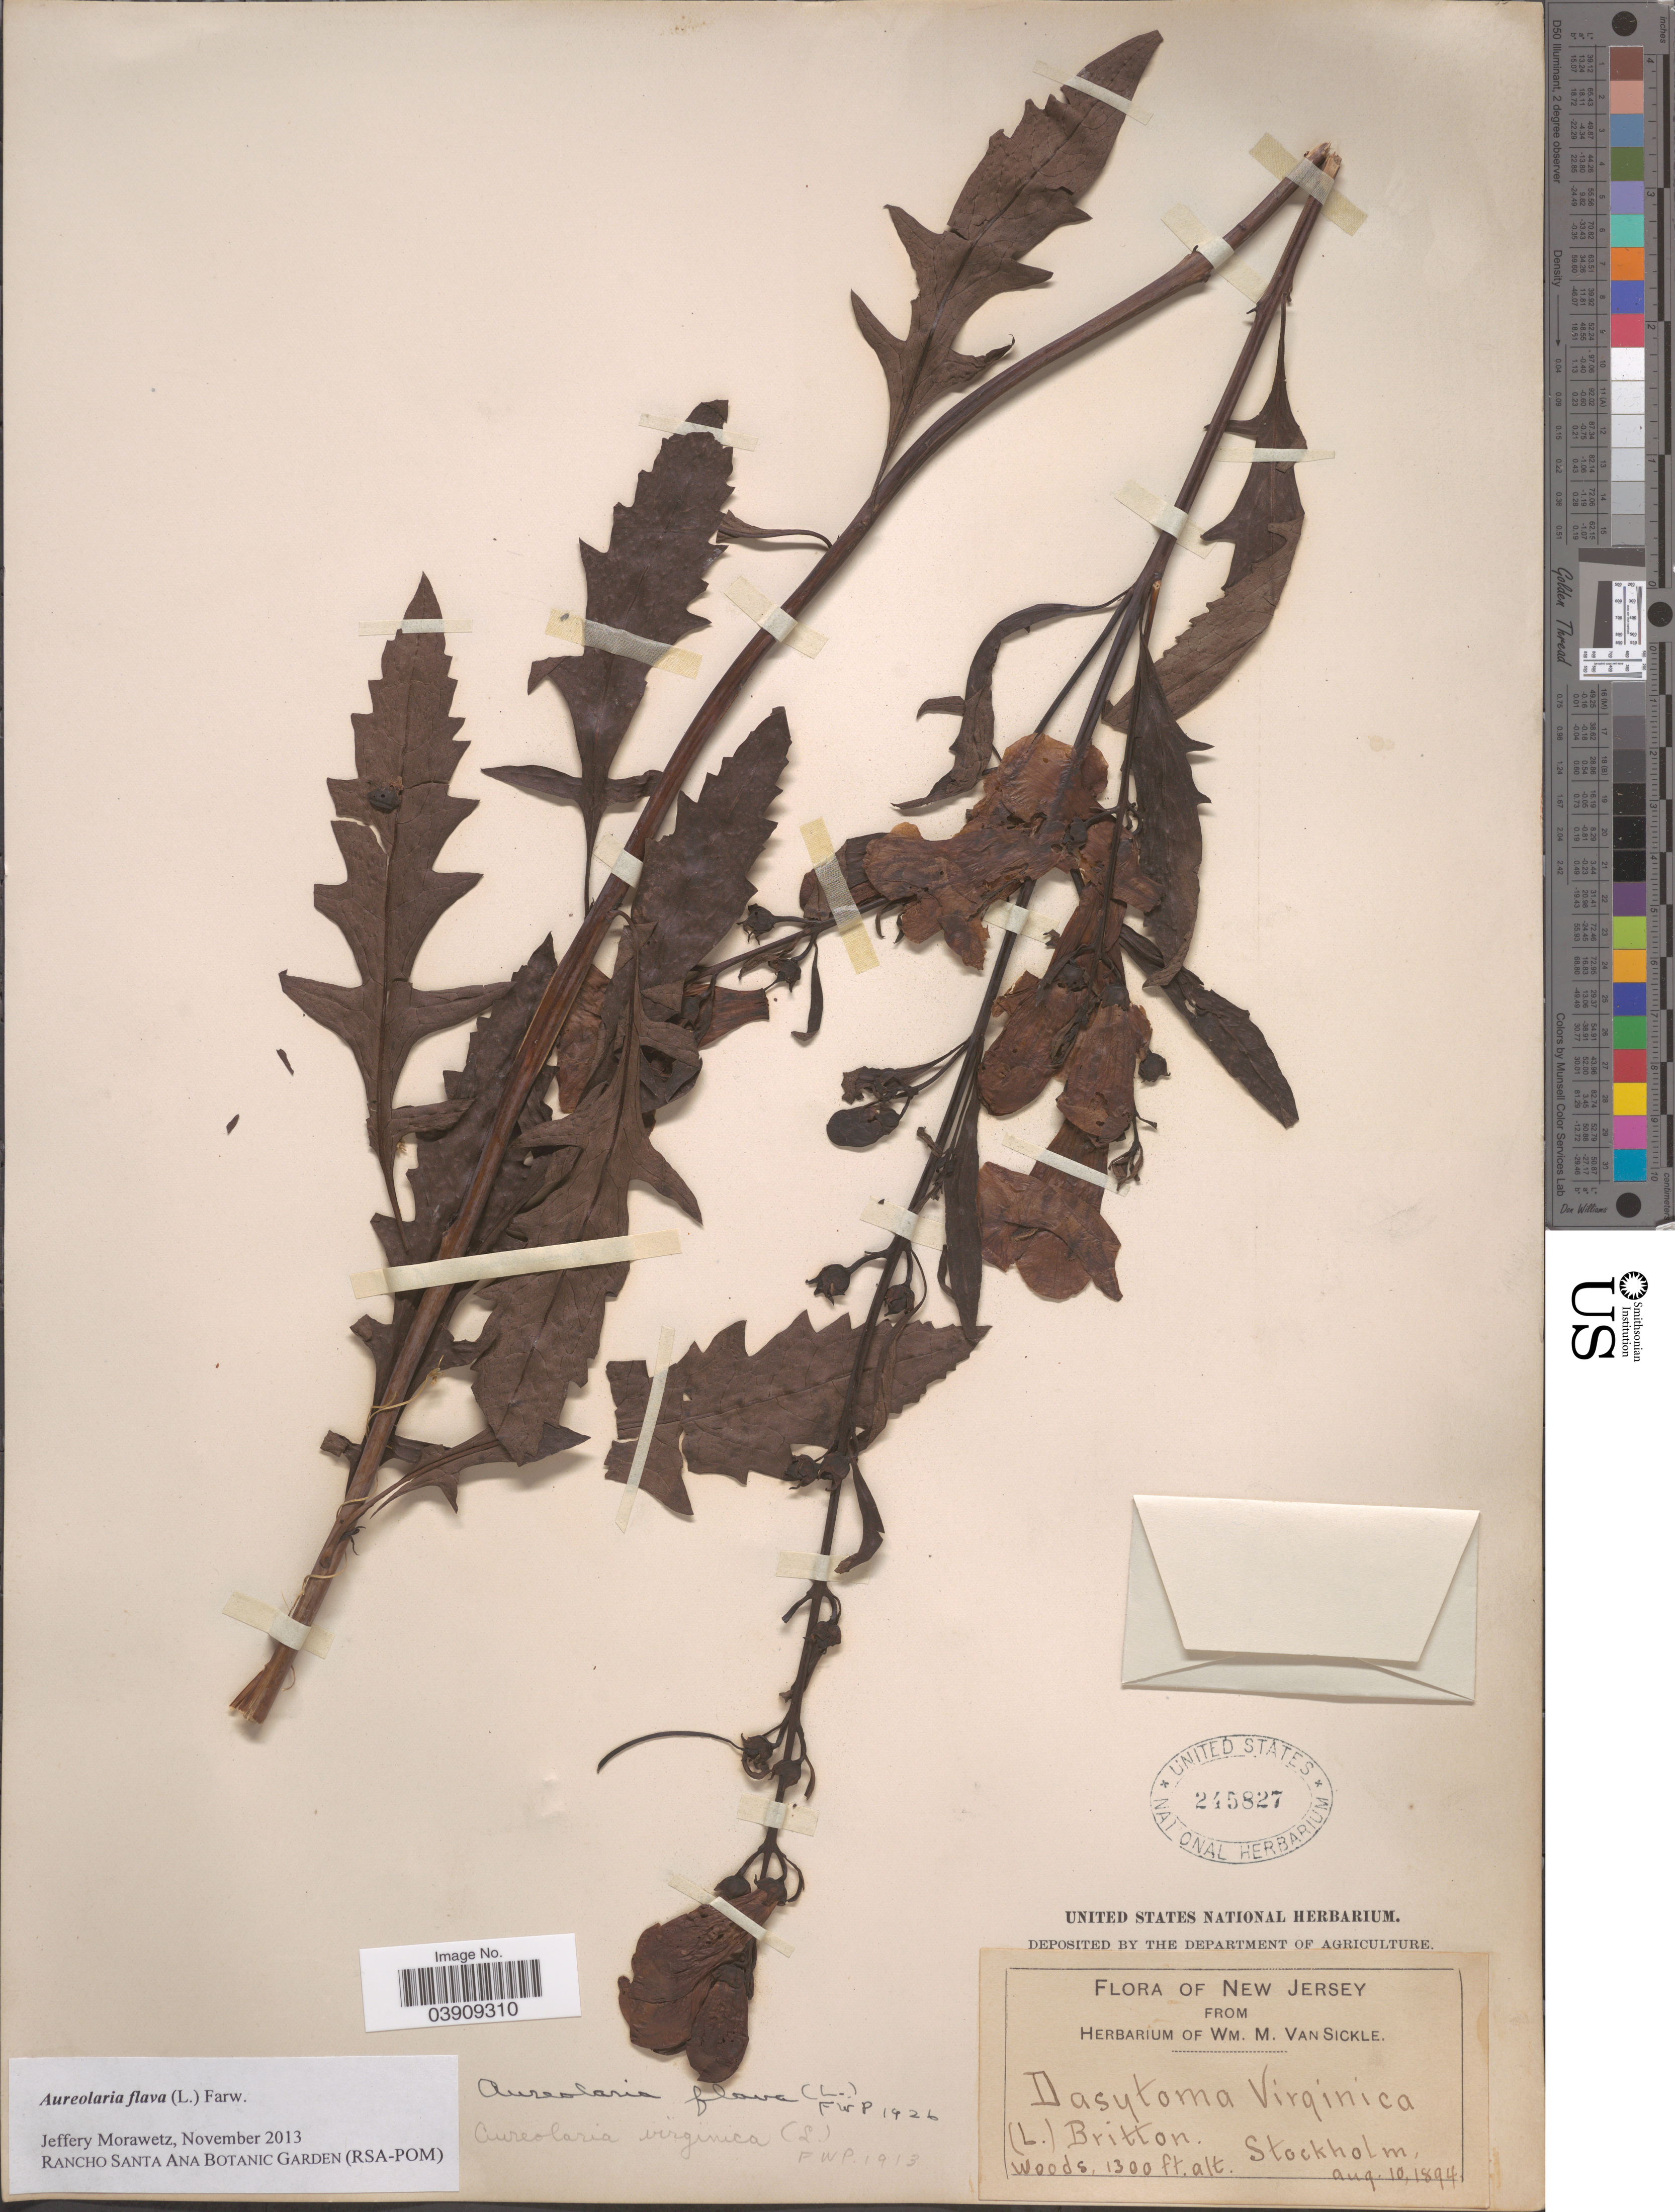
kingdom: Plantae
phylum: Tracheophyta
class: Magnoliopsida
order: Lamiales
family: Orobanchaceae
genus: Aureolaria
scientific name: Aureolaria flava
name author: (L.) Farw.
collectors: ex herb. Wm. M. Van Sickle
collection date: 1894-08-10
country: United States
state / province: New Jersey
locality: Stockholm.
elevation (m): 396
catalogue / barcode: US 245827